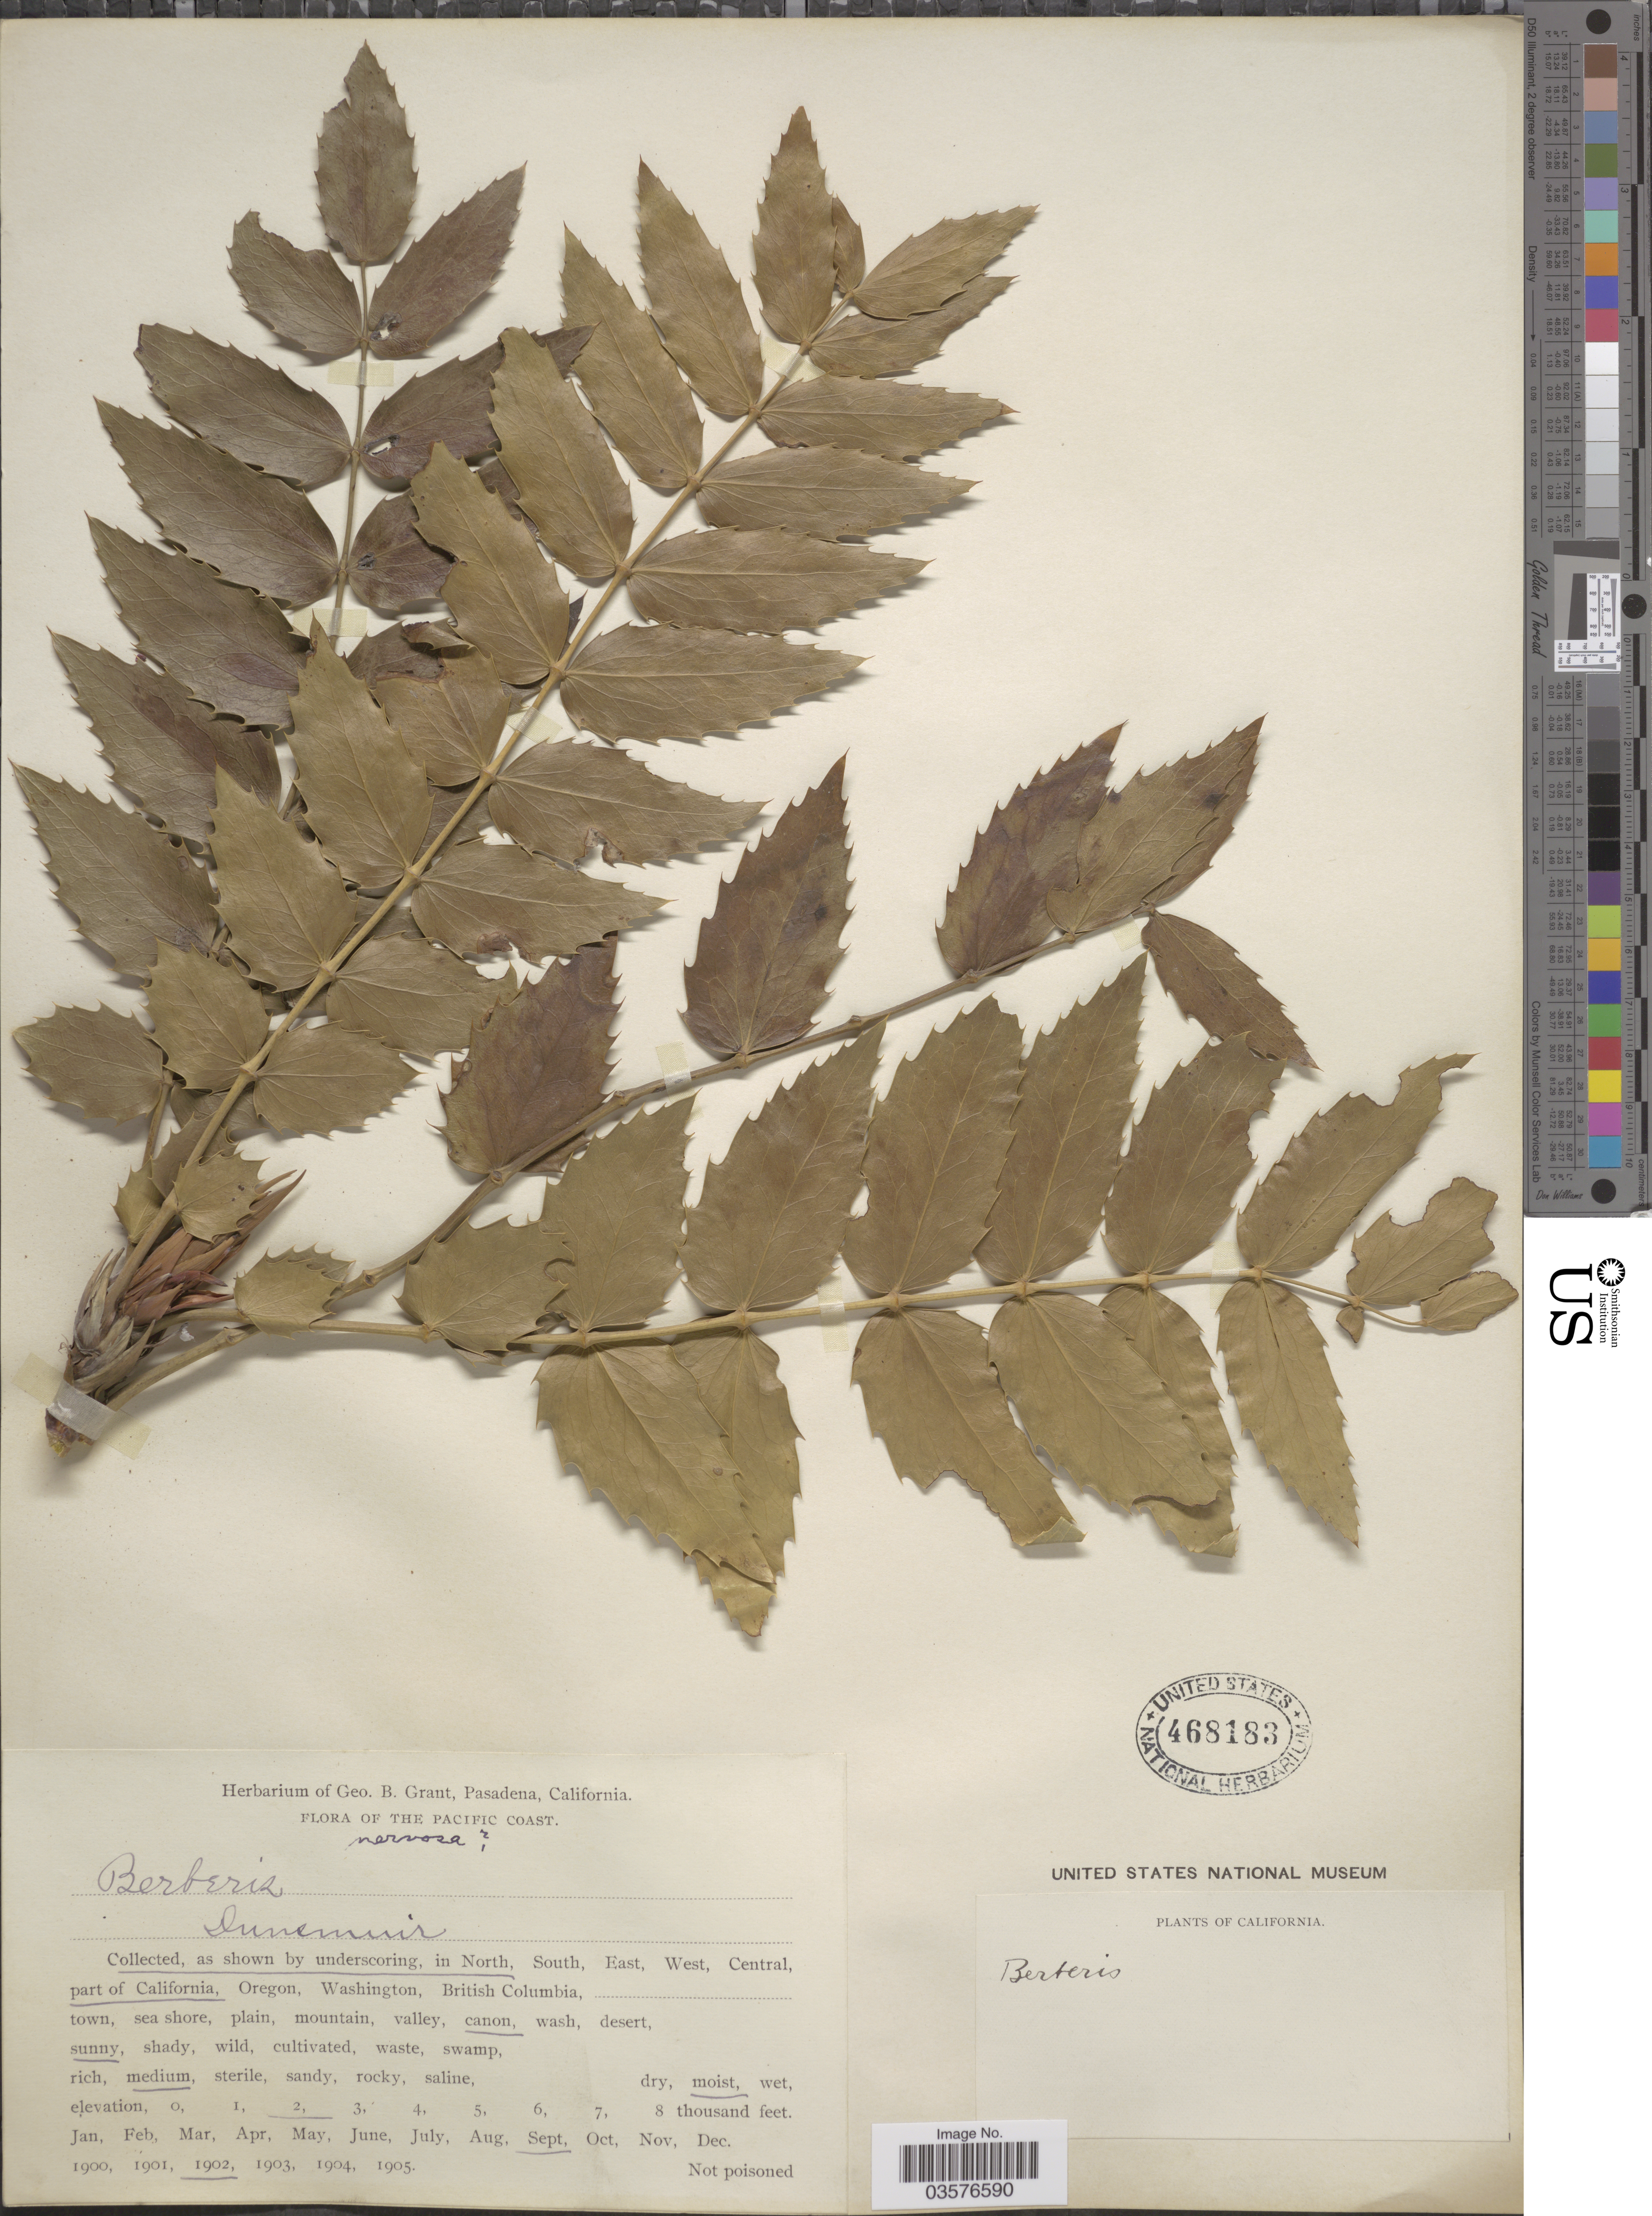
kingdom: Plantae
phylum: Tracheophyta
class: Magnoliopsida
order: Ranunculales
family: Berberidaceae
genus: Mahonia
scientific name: Mahonia nervosa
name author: (Pursh) Nutt.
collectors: ex herb. Geo. B. Grant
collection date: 1902-09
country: United States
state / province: California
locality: In North part of California.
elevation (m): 610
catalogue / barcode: US 468183